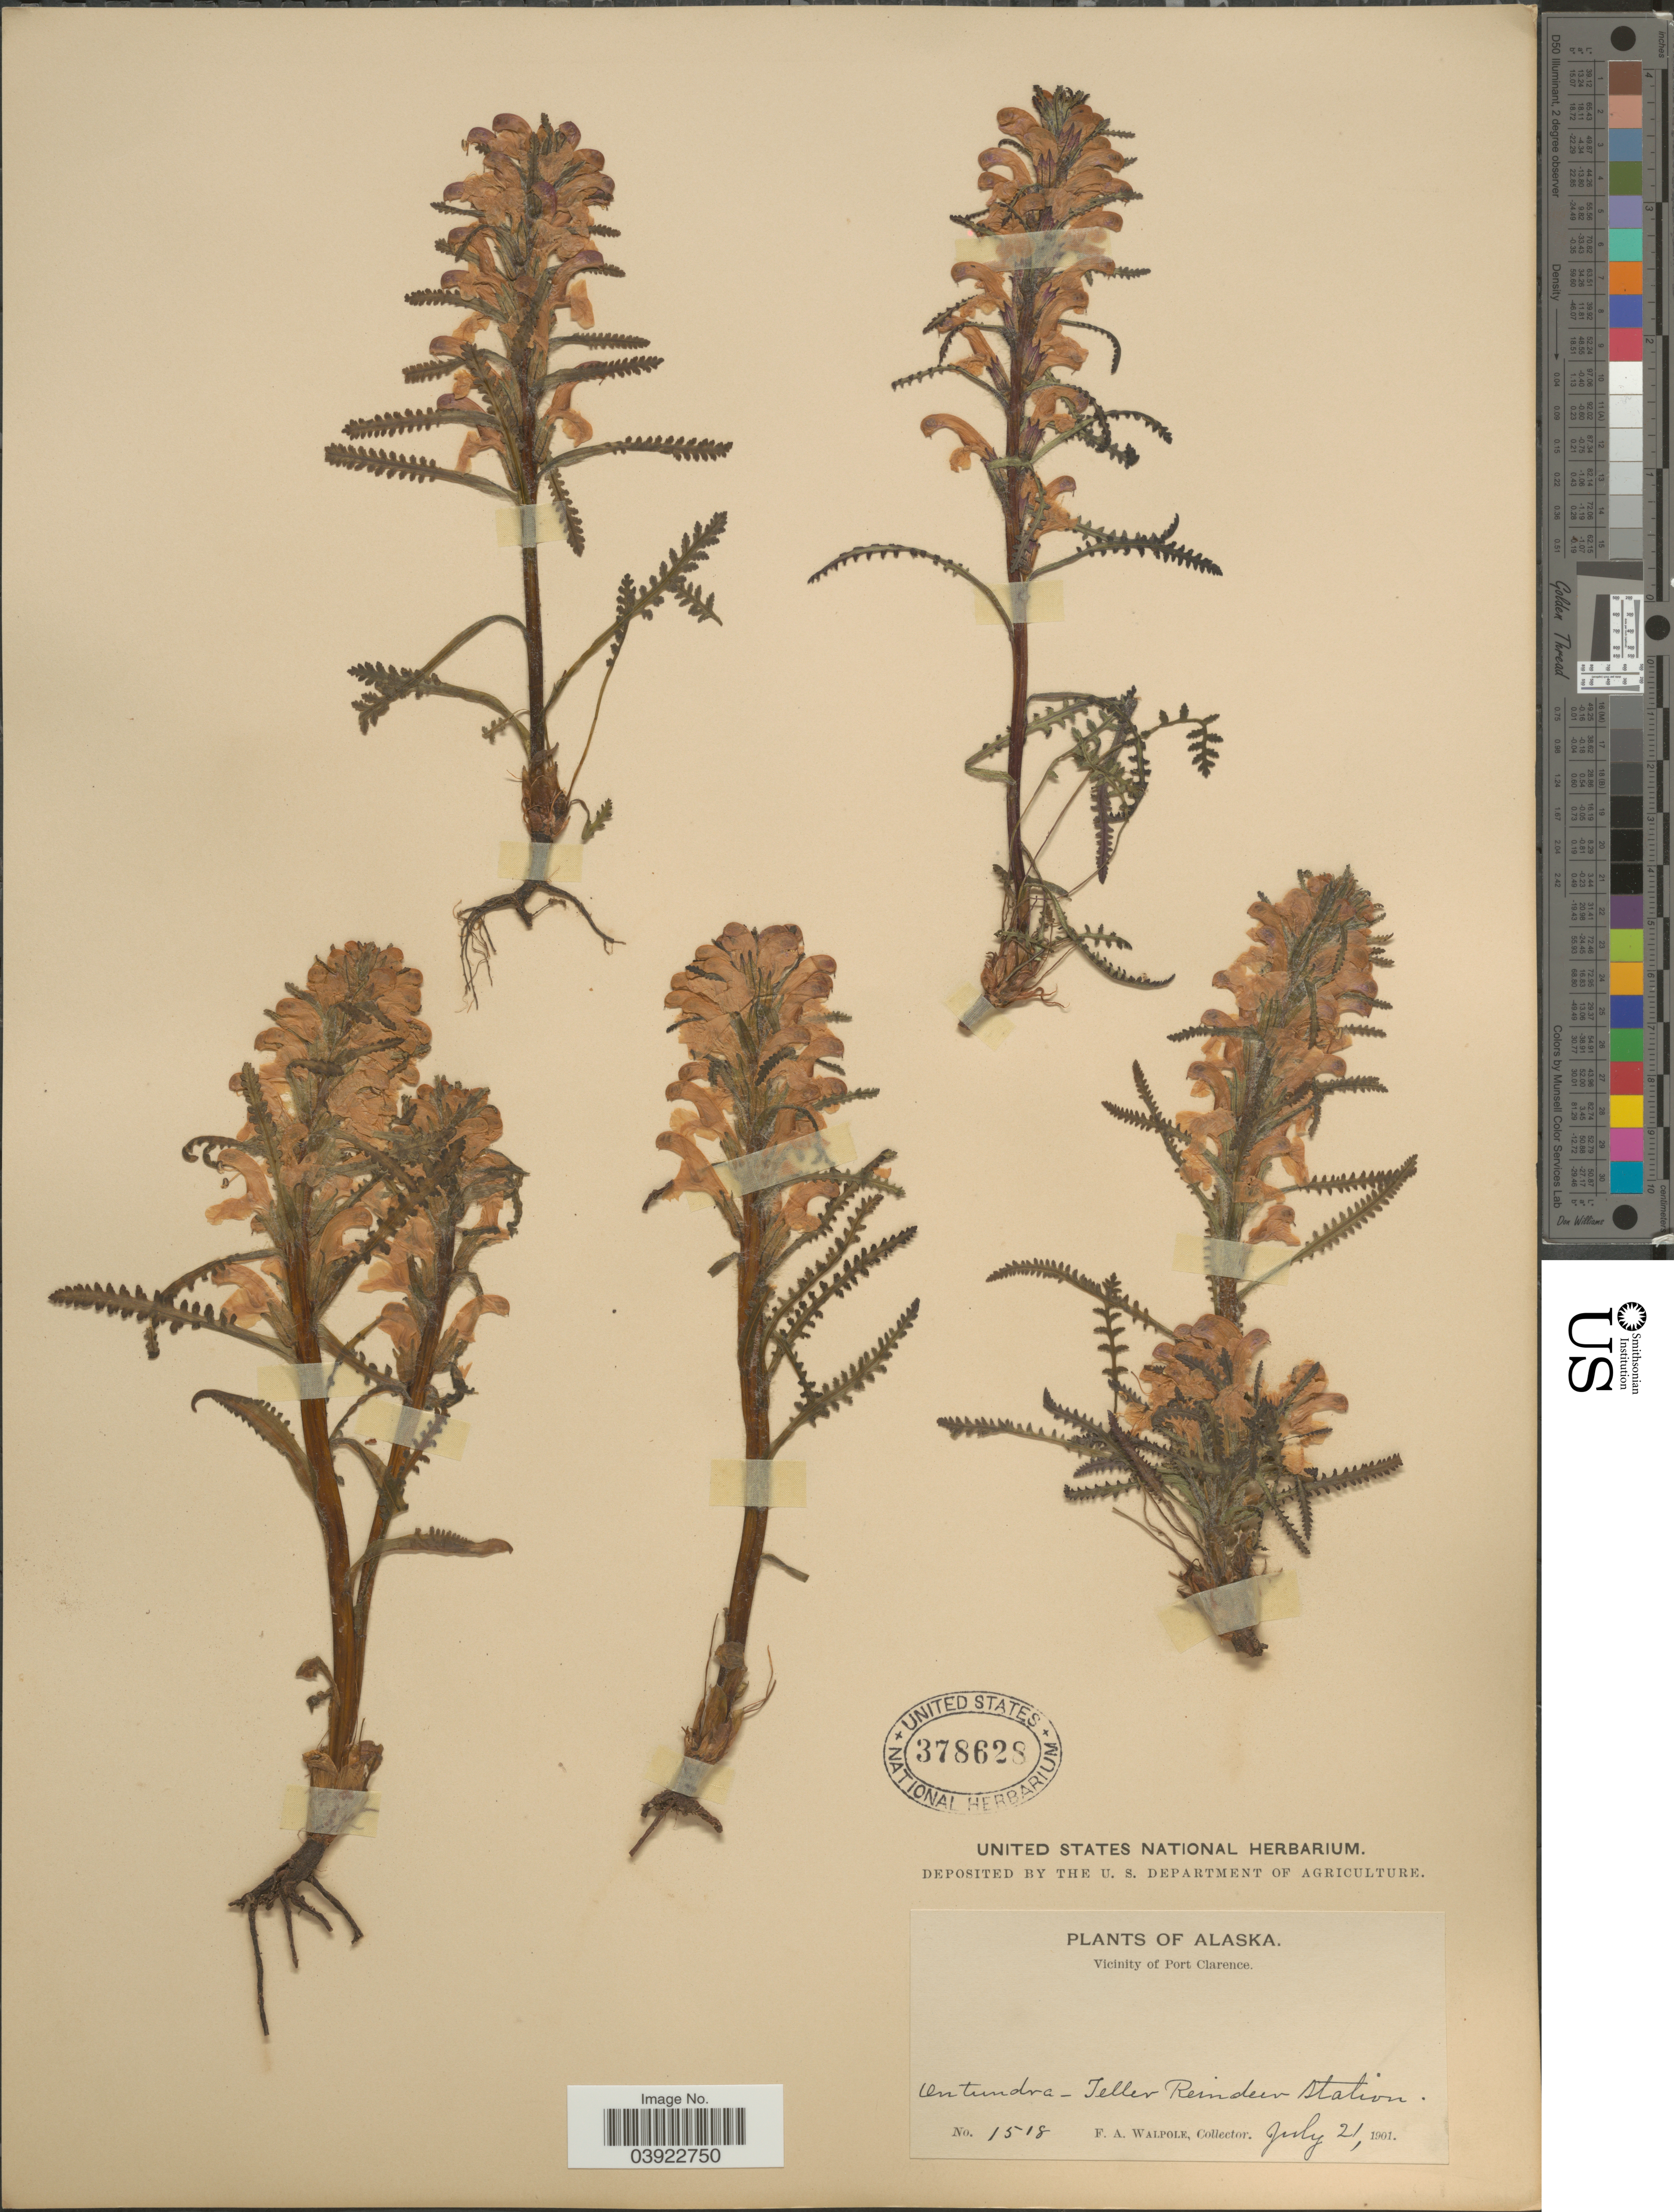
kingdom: Plantae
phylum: Tracheophyta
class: Magnoliopsida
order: Lamiales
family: Orobanchaceae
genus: Pedicularis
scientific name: Pedicularis langsdorffii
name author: Fisch. ex Steven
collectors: F. Walpole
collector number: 1518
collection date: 1901-07-21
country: United States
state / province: Alaska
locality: Vicinity of Port Clarence. On tundra- Teller Reindeer station.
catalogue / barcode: US 378628